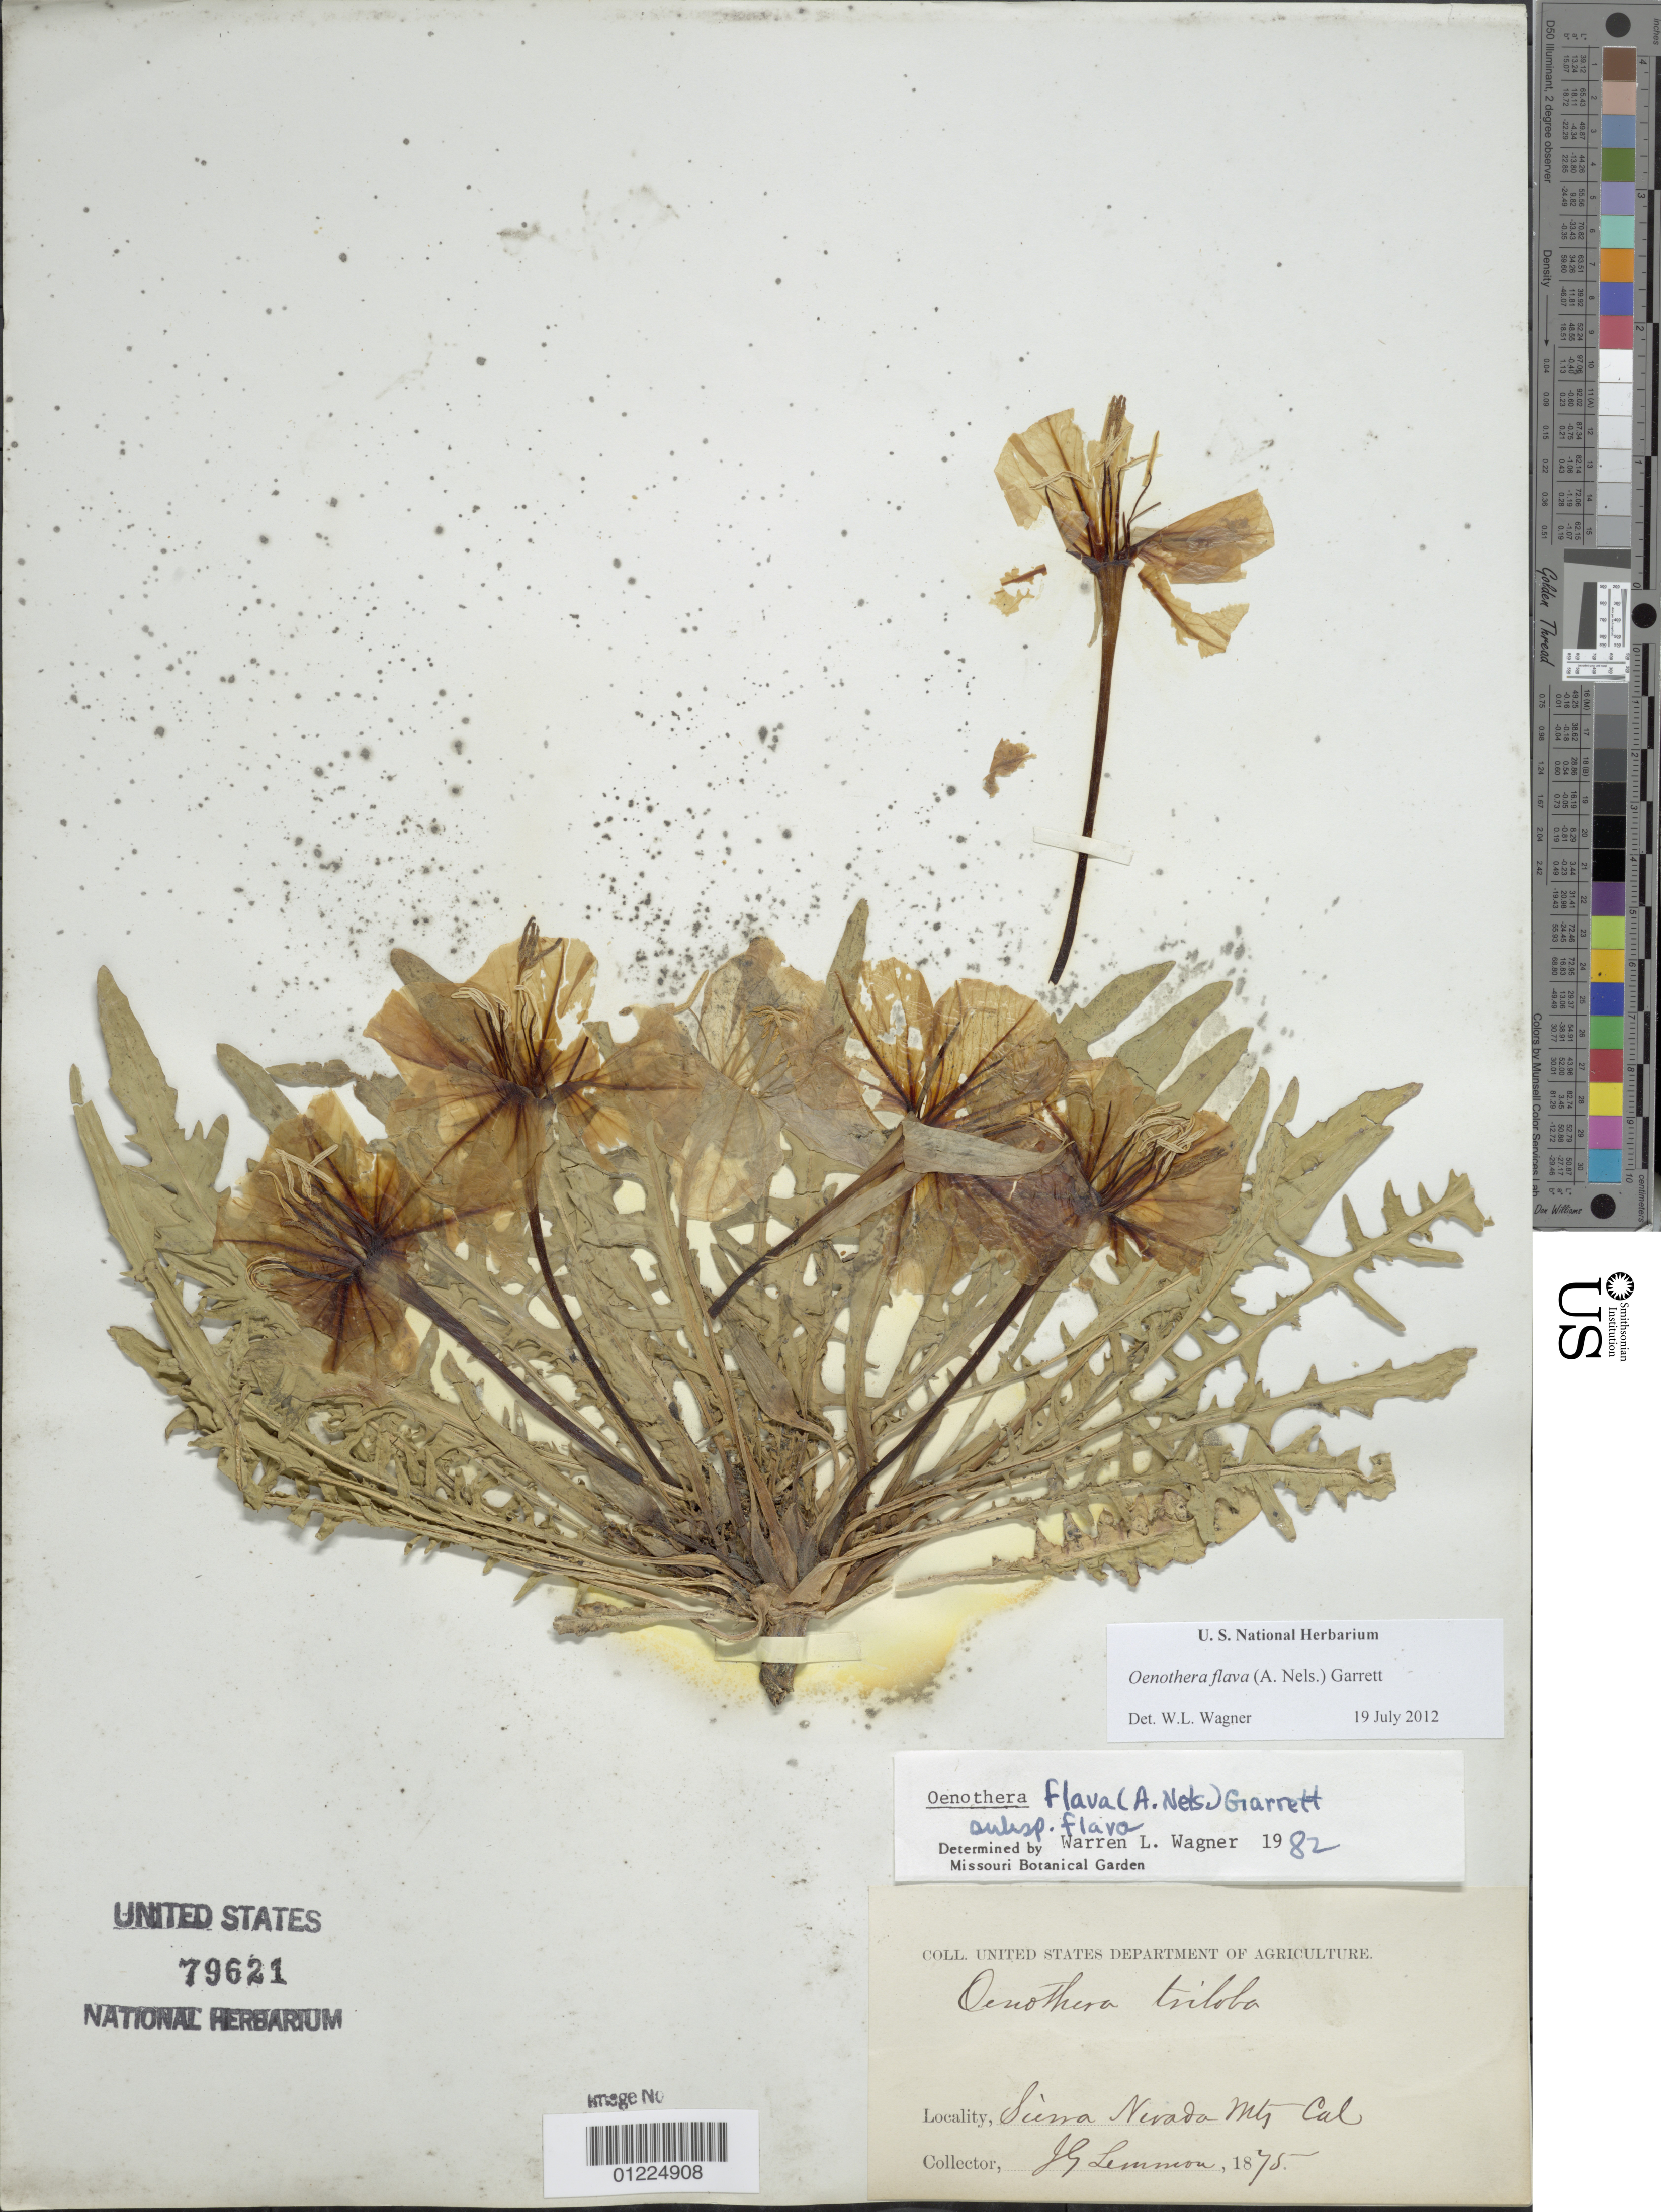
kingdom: Plantae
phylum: Tracheophyta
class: Magnoliopsida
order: Myrtales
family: Onagraceae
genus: Oenothera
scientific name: Oenothera flava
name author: (A. Nelson) Garrett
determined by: Wagner, W. L., (BOT), Smithsonian Institution - National Museum of Natural History (UNITED STATES)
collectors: J. G. Lemmon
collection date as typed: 1875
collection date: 1875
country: United States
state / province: California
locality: Sierra Nevada Mtns.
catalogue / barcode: US 79621